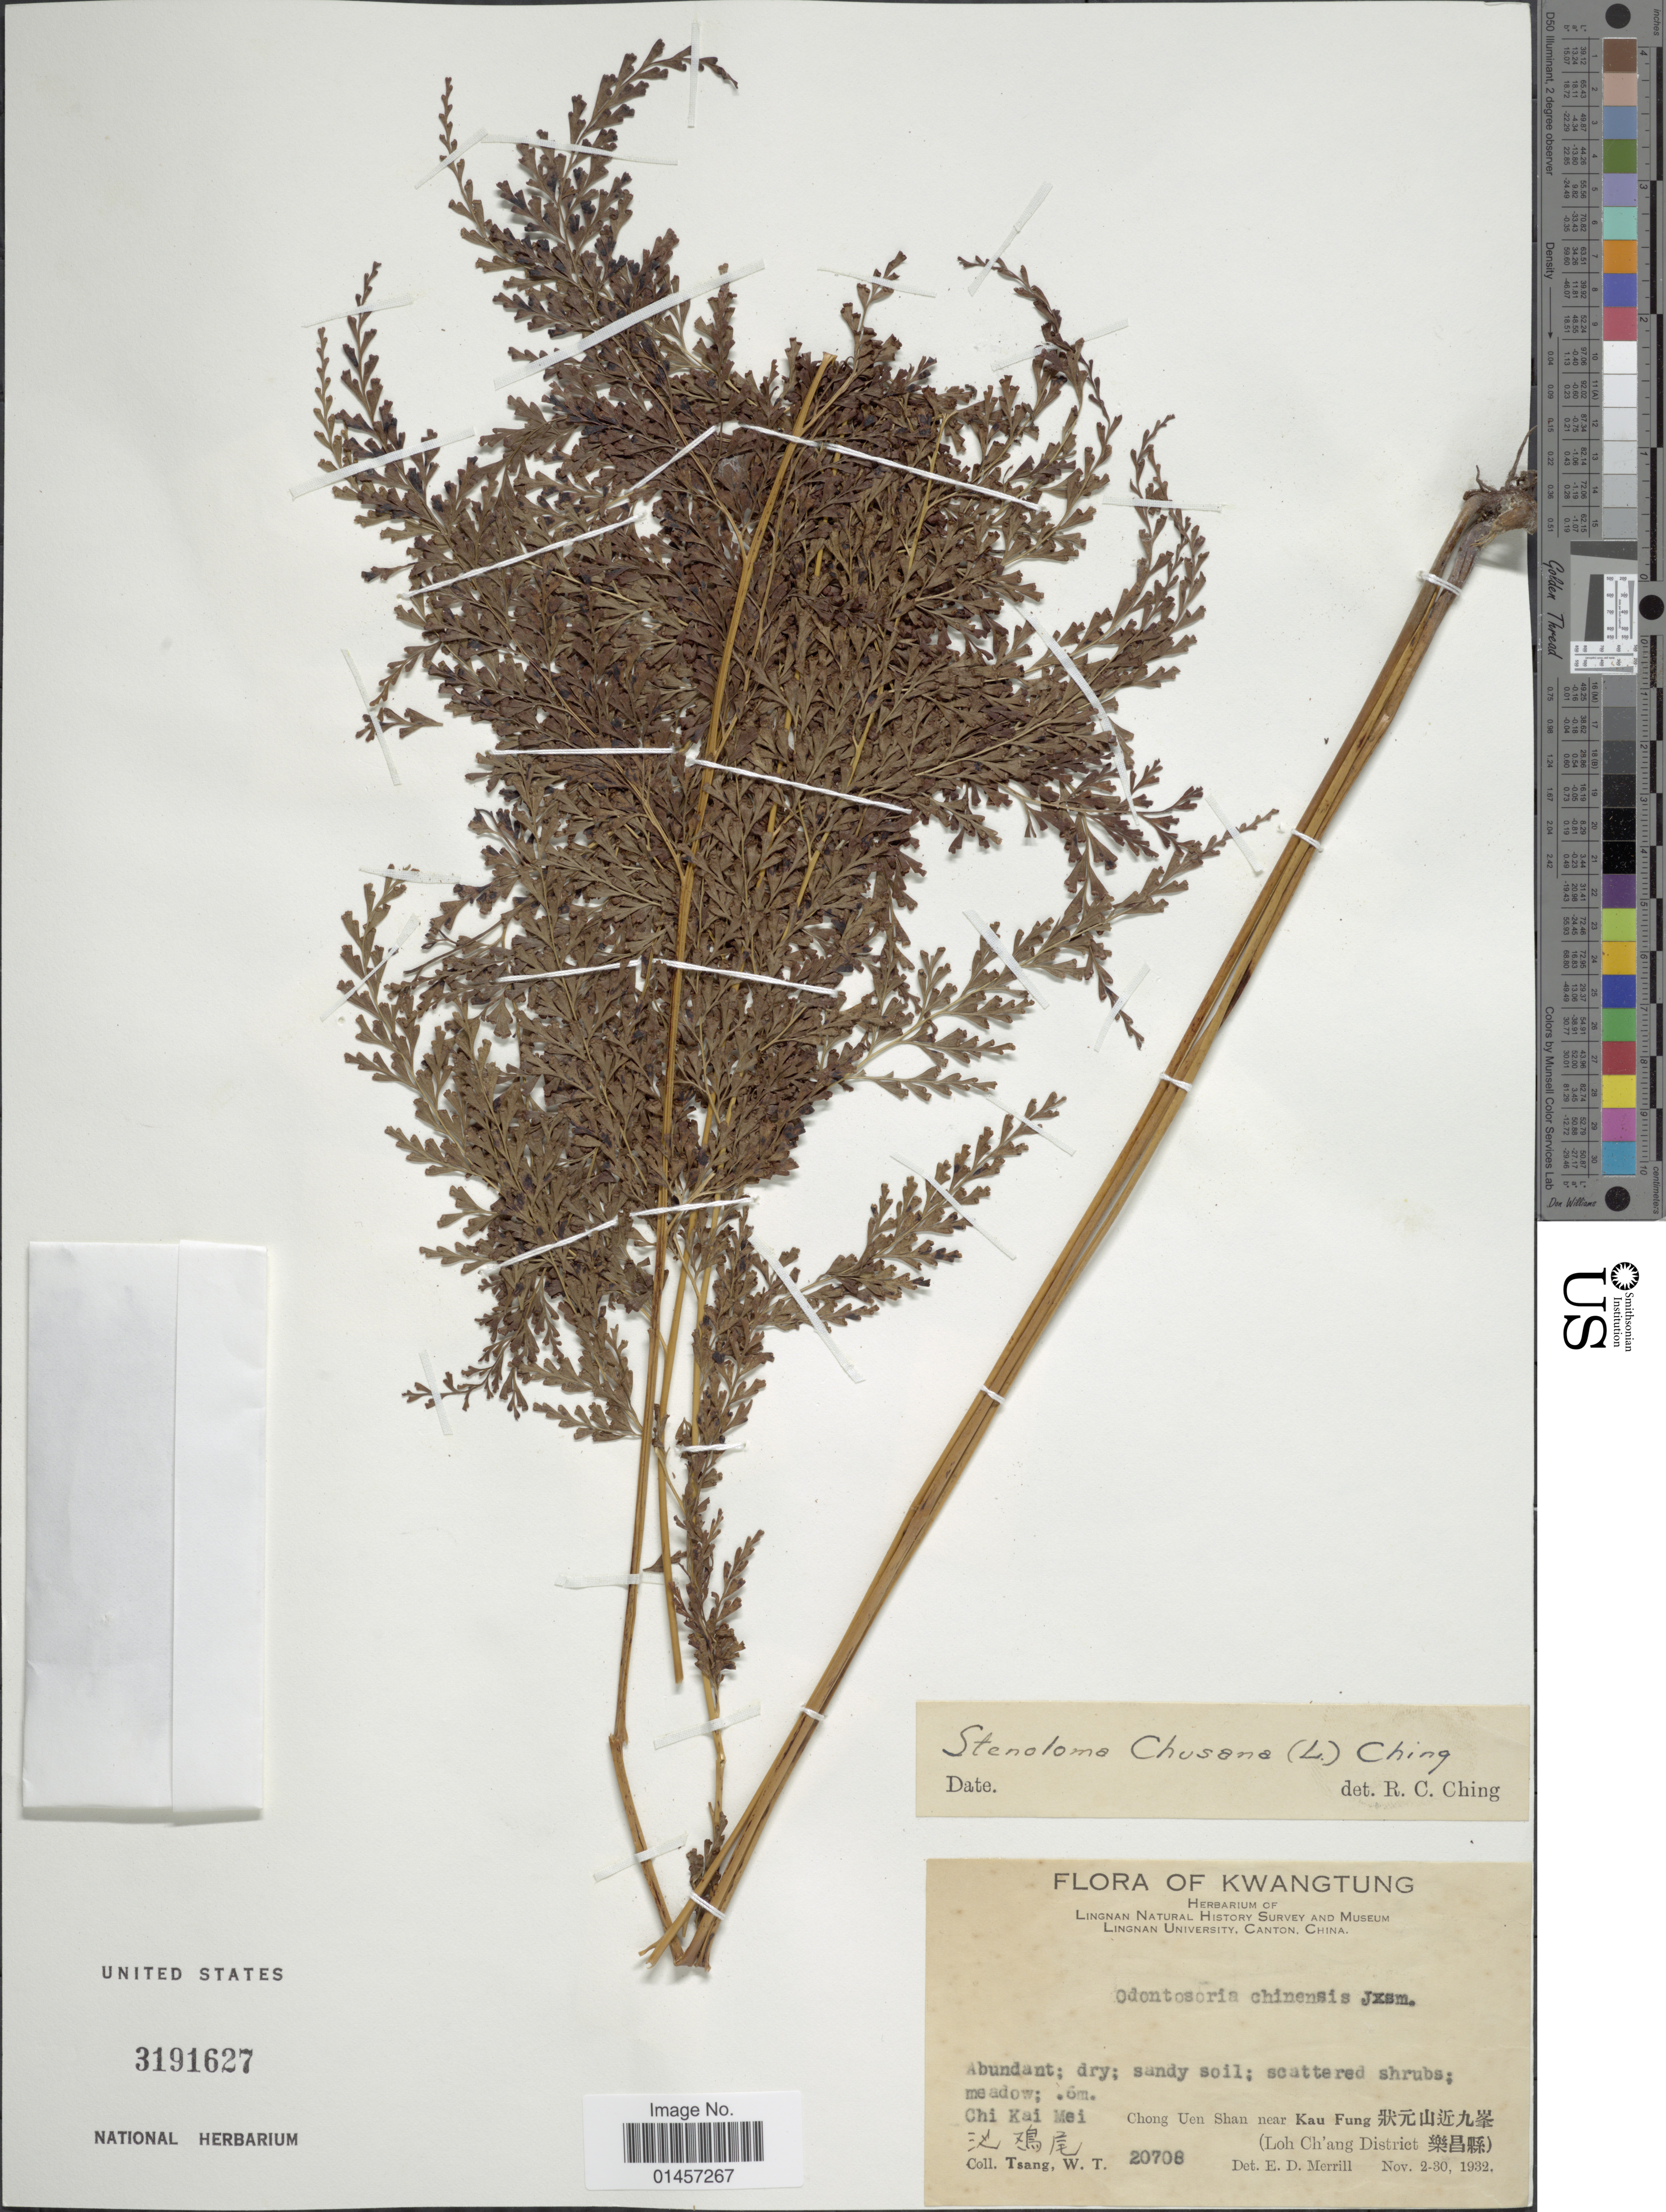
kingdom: Plantae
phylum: Tracheophyta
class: Polypodiopsida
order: Polypodiales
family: Lindsaeaceae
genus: Sphenomeris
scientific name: Sphenomeris chinensis var. chinensis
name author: (L.) Maxon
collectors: W. T. Tsang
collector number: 20708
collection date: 1932-11-02/1932-11-30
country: China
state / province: Guangdong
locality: Kwangtung, Cho Kai Mei, Chong Uen Shan near Kau Fung, (Loh Ch'ang District)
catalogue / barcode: US 3191627